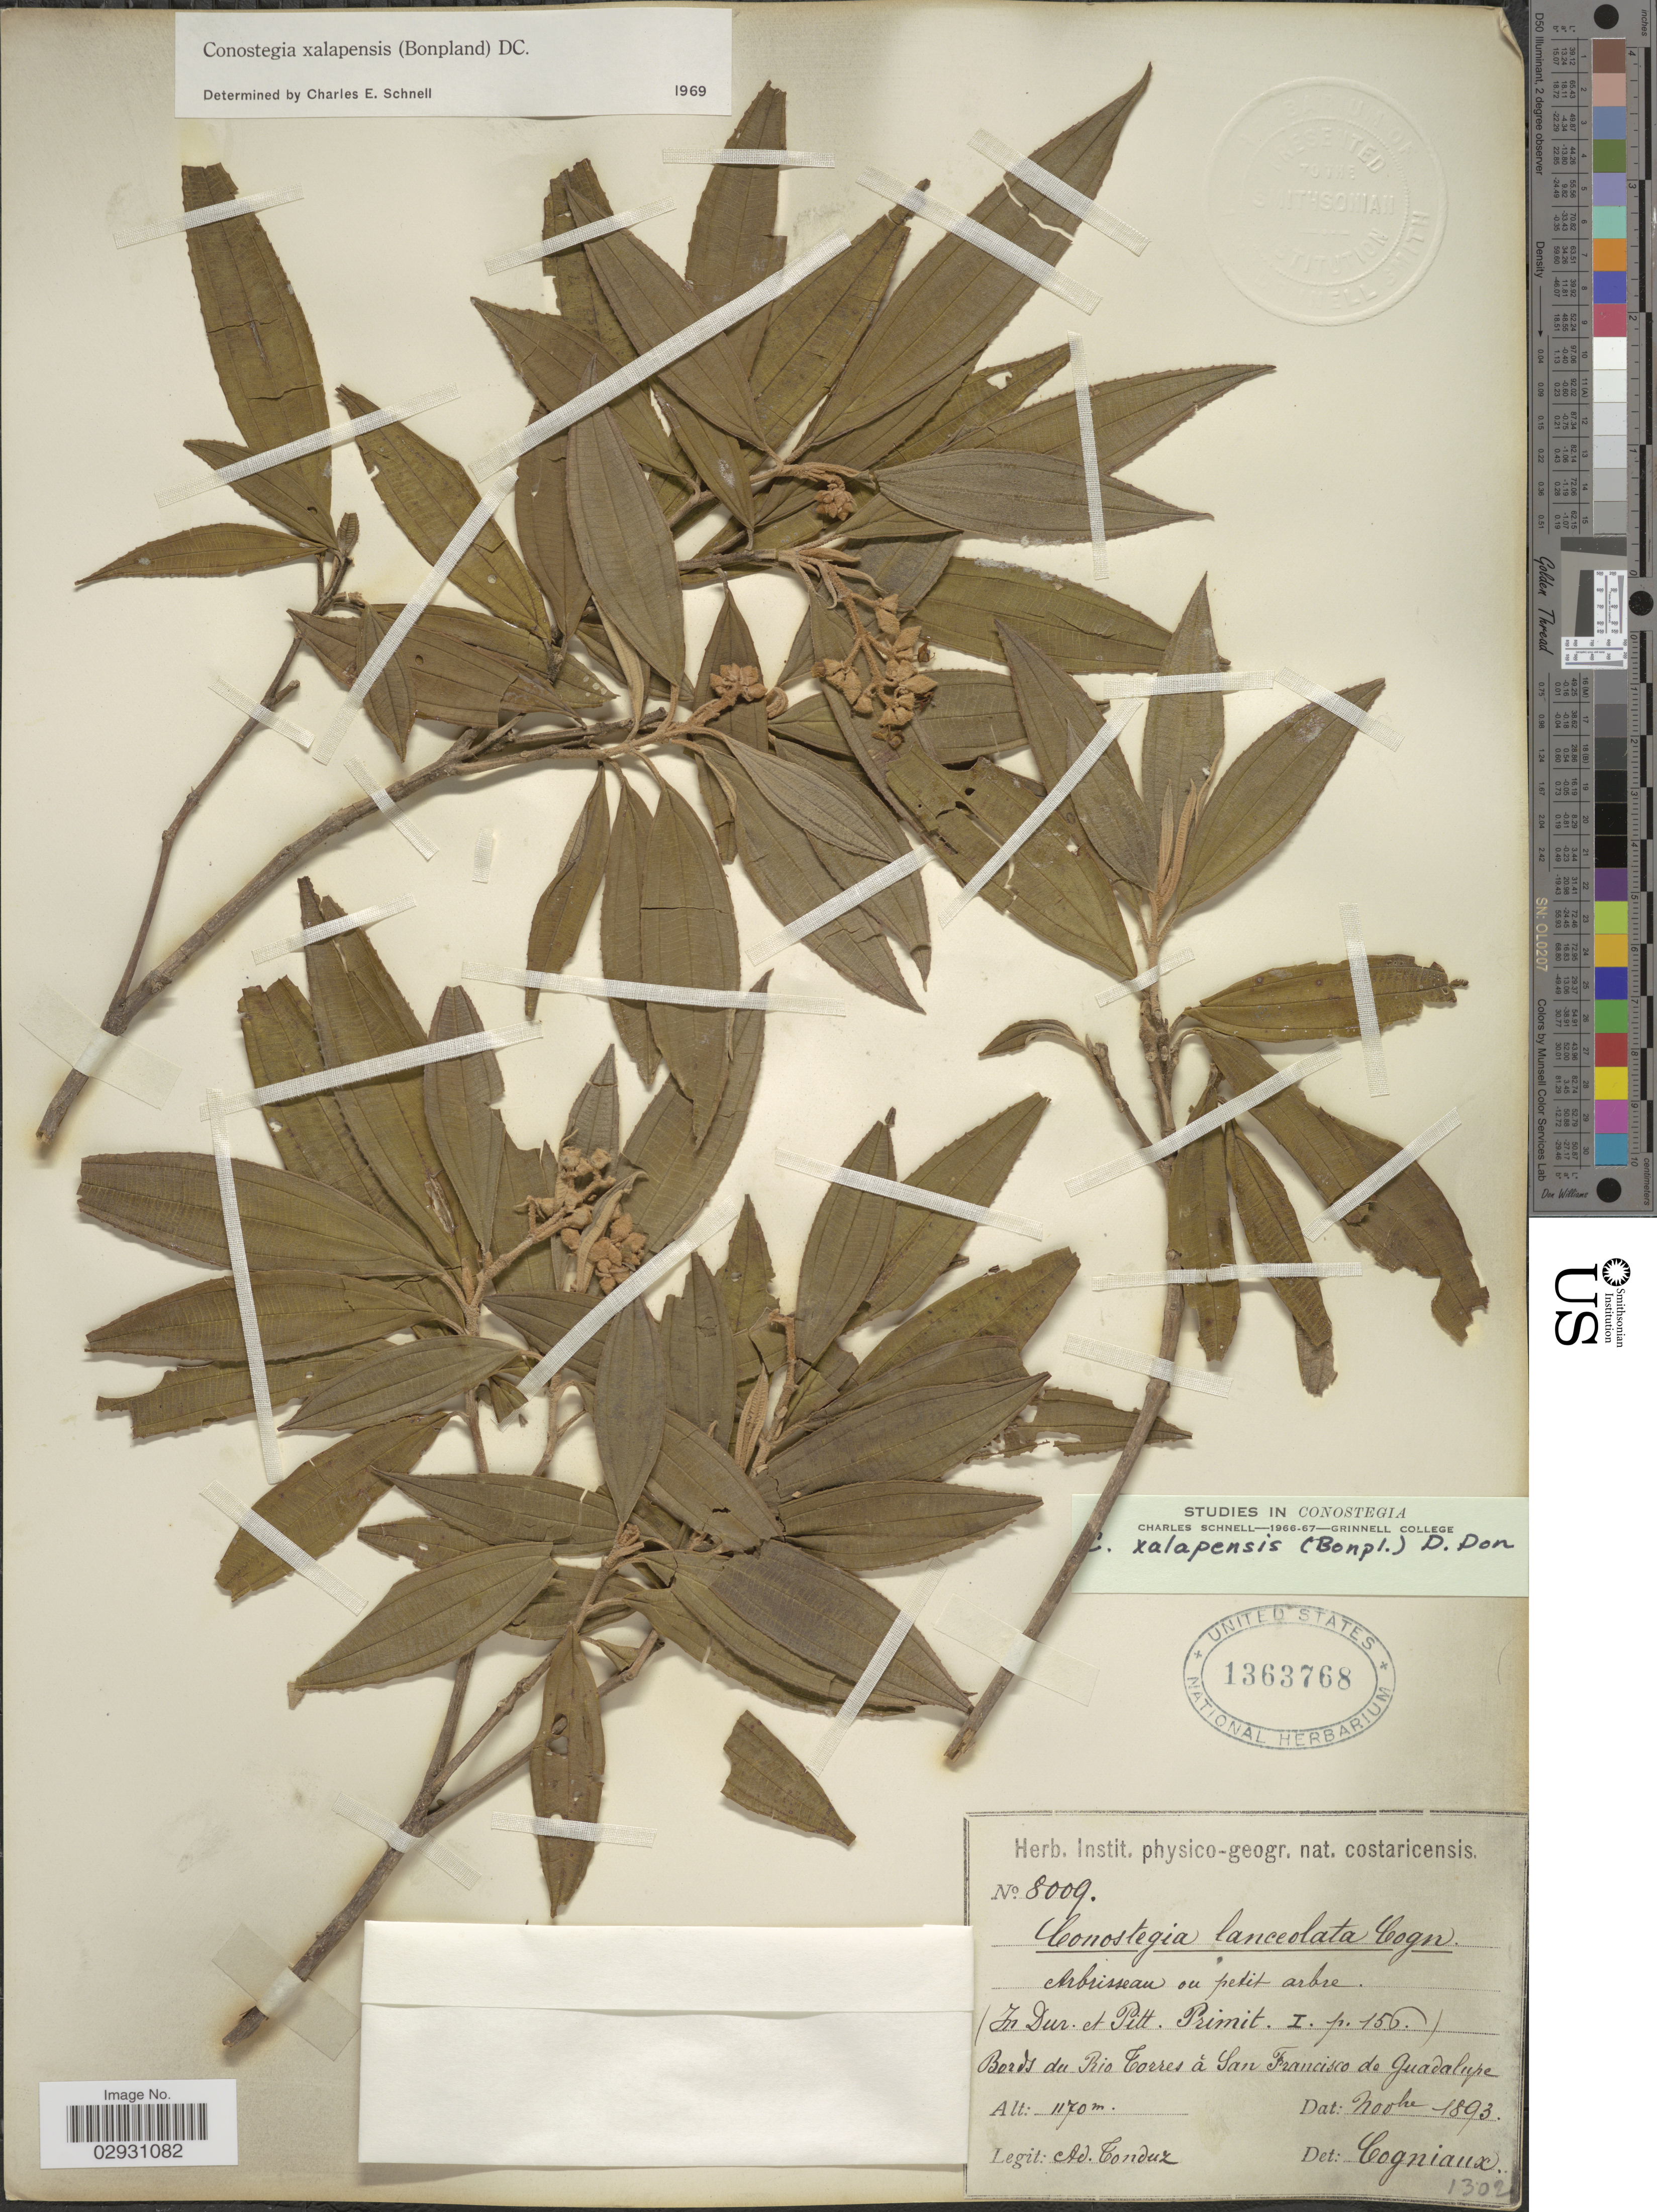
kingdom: Plantae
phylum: Tracheophyta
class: Magnoliopsida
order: Myrtales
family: Melastomataceae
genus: Conostegia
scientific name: Conostegia quadrangularis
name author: Schltdl. ex Steud.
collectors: A. Tonduz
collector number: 8009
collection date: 1893-11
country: Costa Rica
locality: Bords du Rio Torres à San Francisco de Guadalupe.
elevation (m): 1170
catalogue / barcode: US 1363768